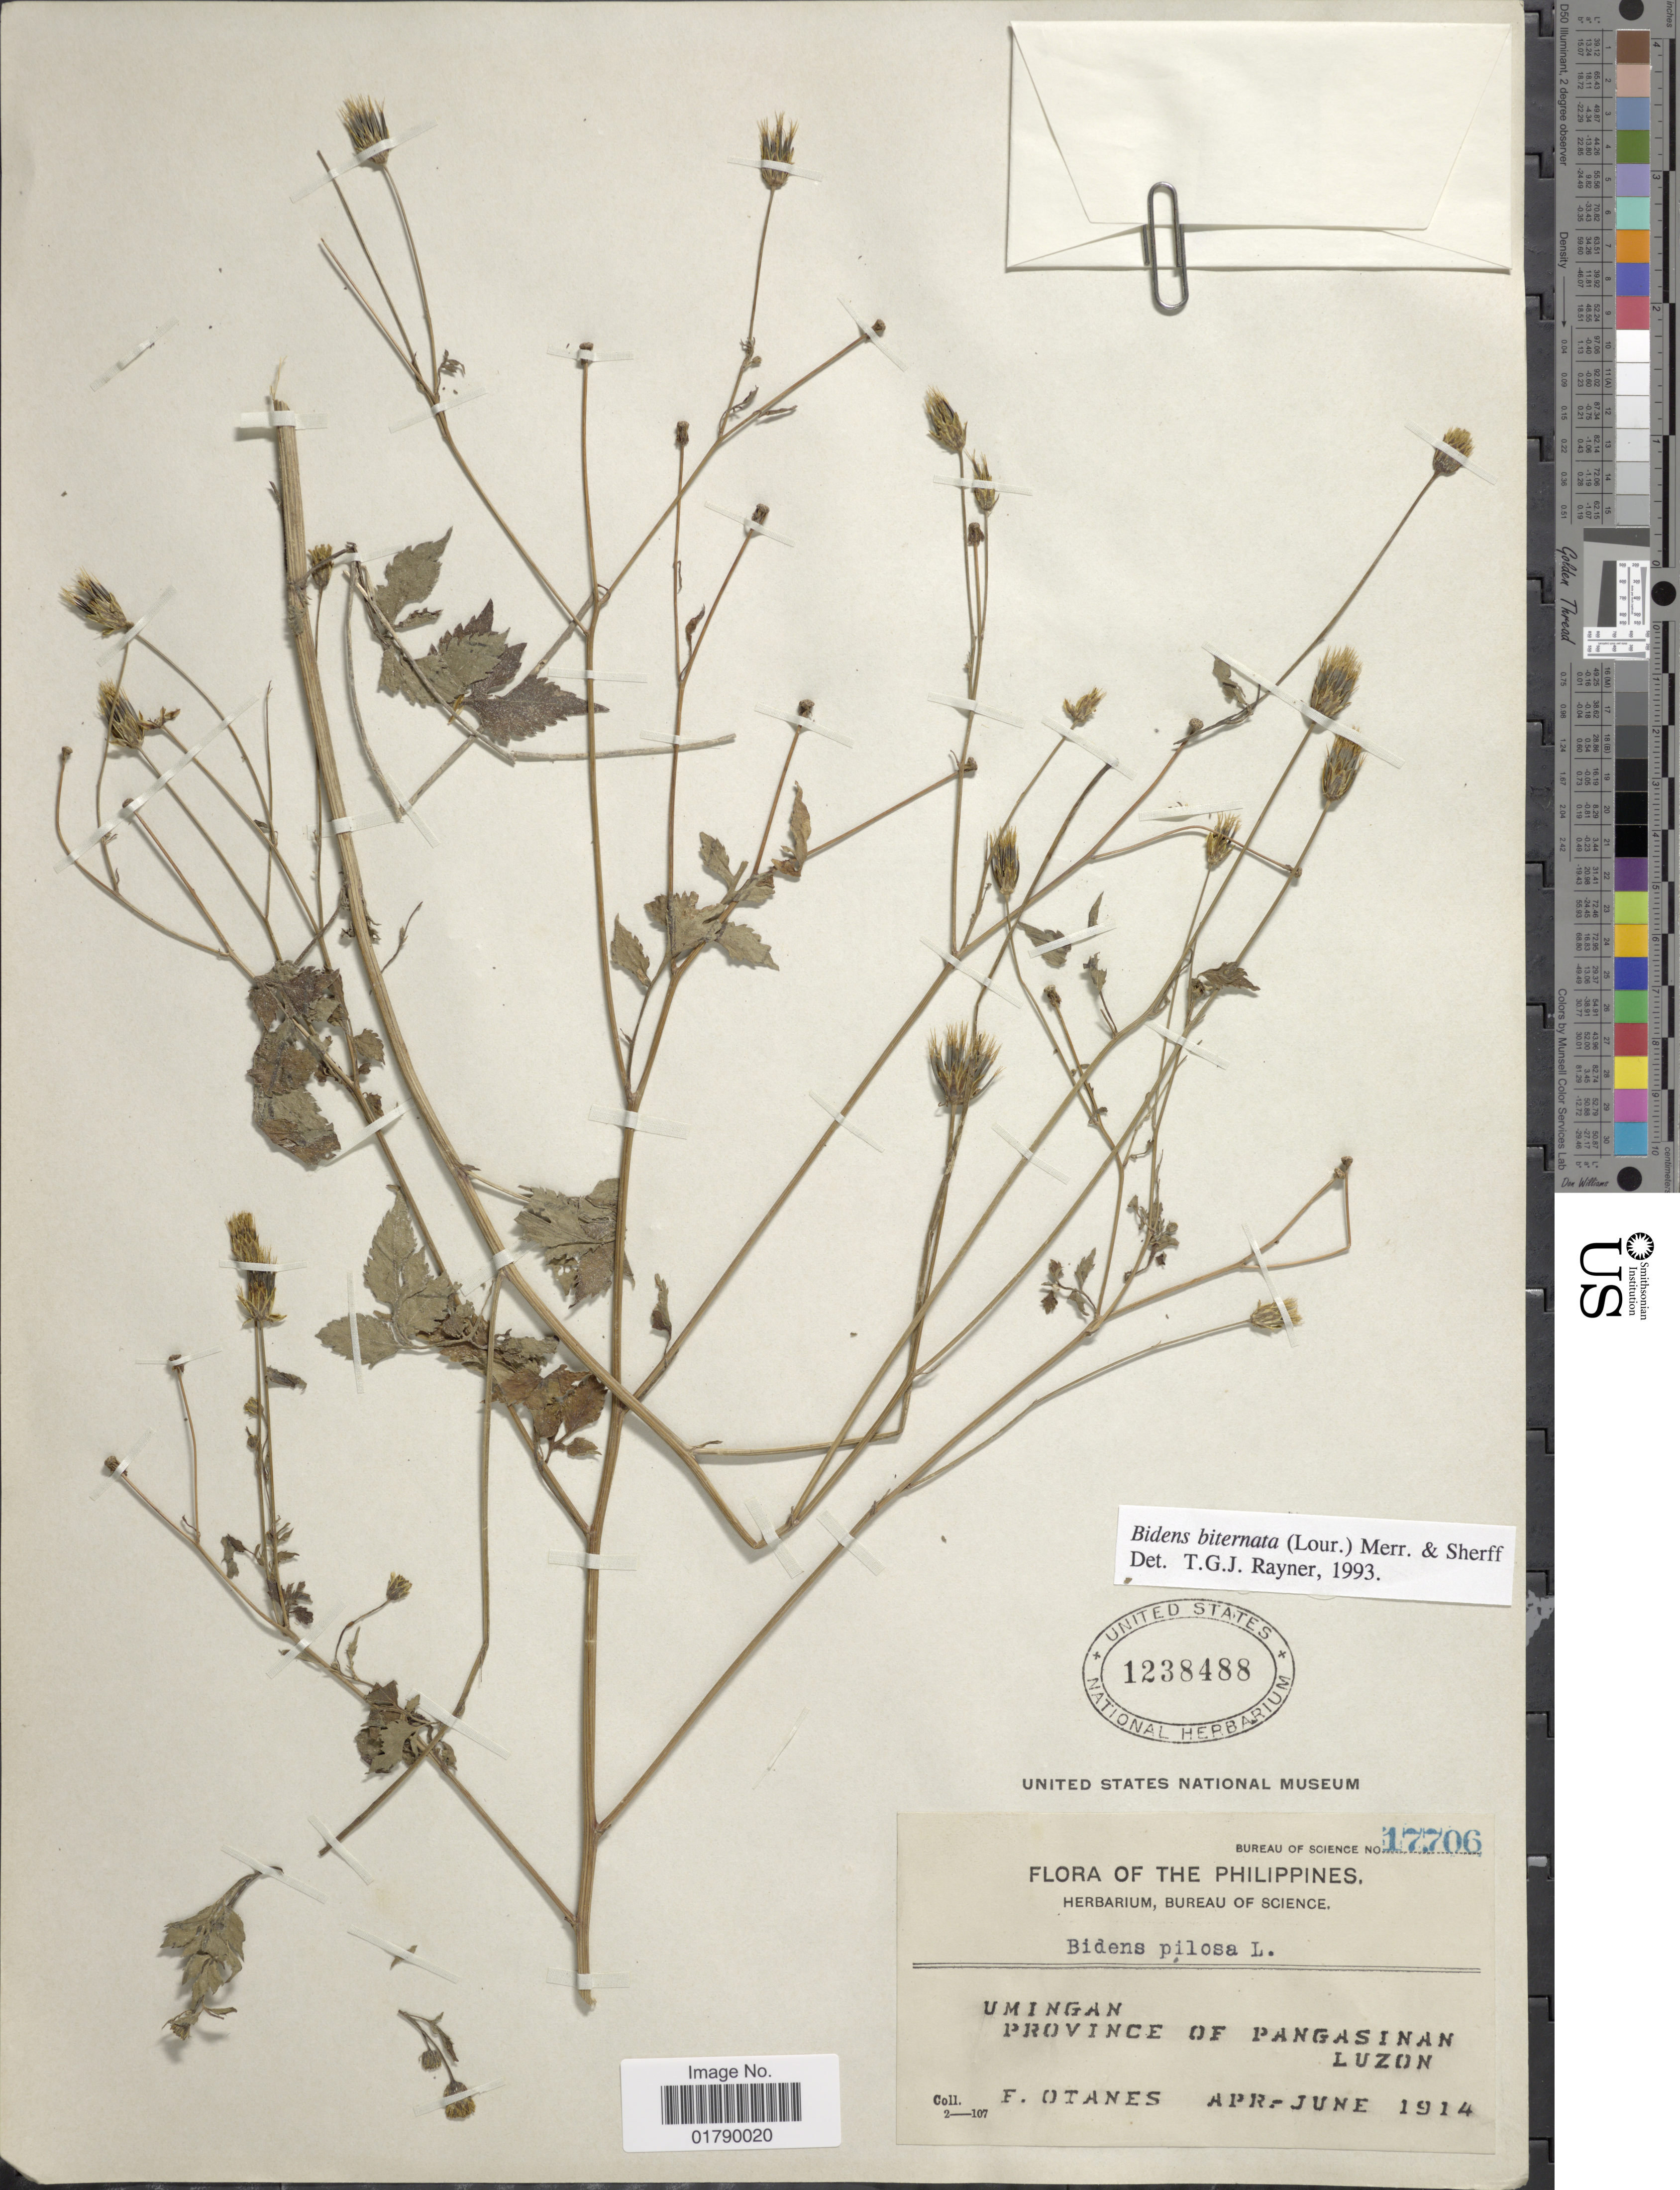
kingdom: Plantae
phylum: Tracheophyta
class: Magnoliopsida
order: Asterales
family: Asteraceae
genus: Bidens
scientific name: Bidens biternata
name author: (Lour.) Merr. & Sherff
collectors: F. Q. Otanes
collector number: Bureau Of Science 17706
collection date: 1914-04/1914-06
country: Philippines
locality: Umingan, province of Pangasinan, Luzon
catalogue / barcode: US 1238488